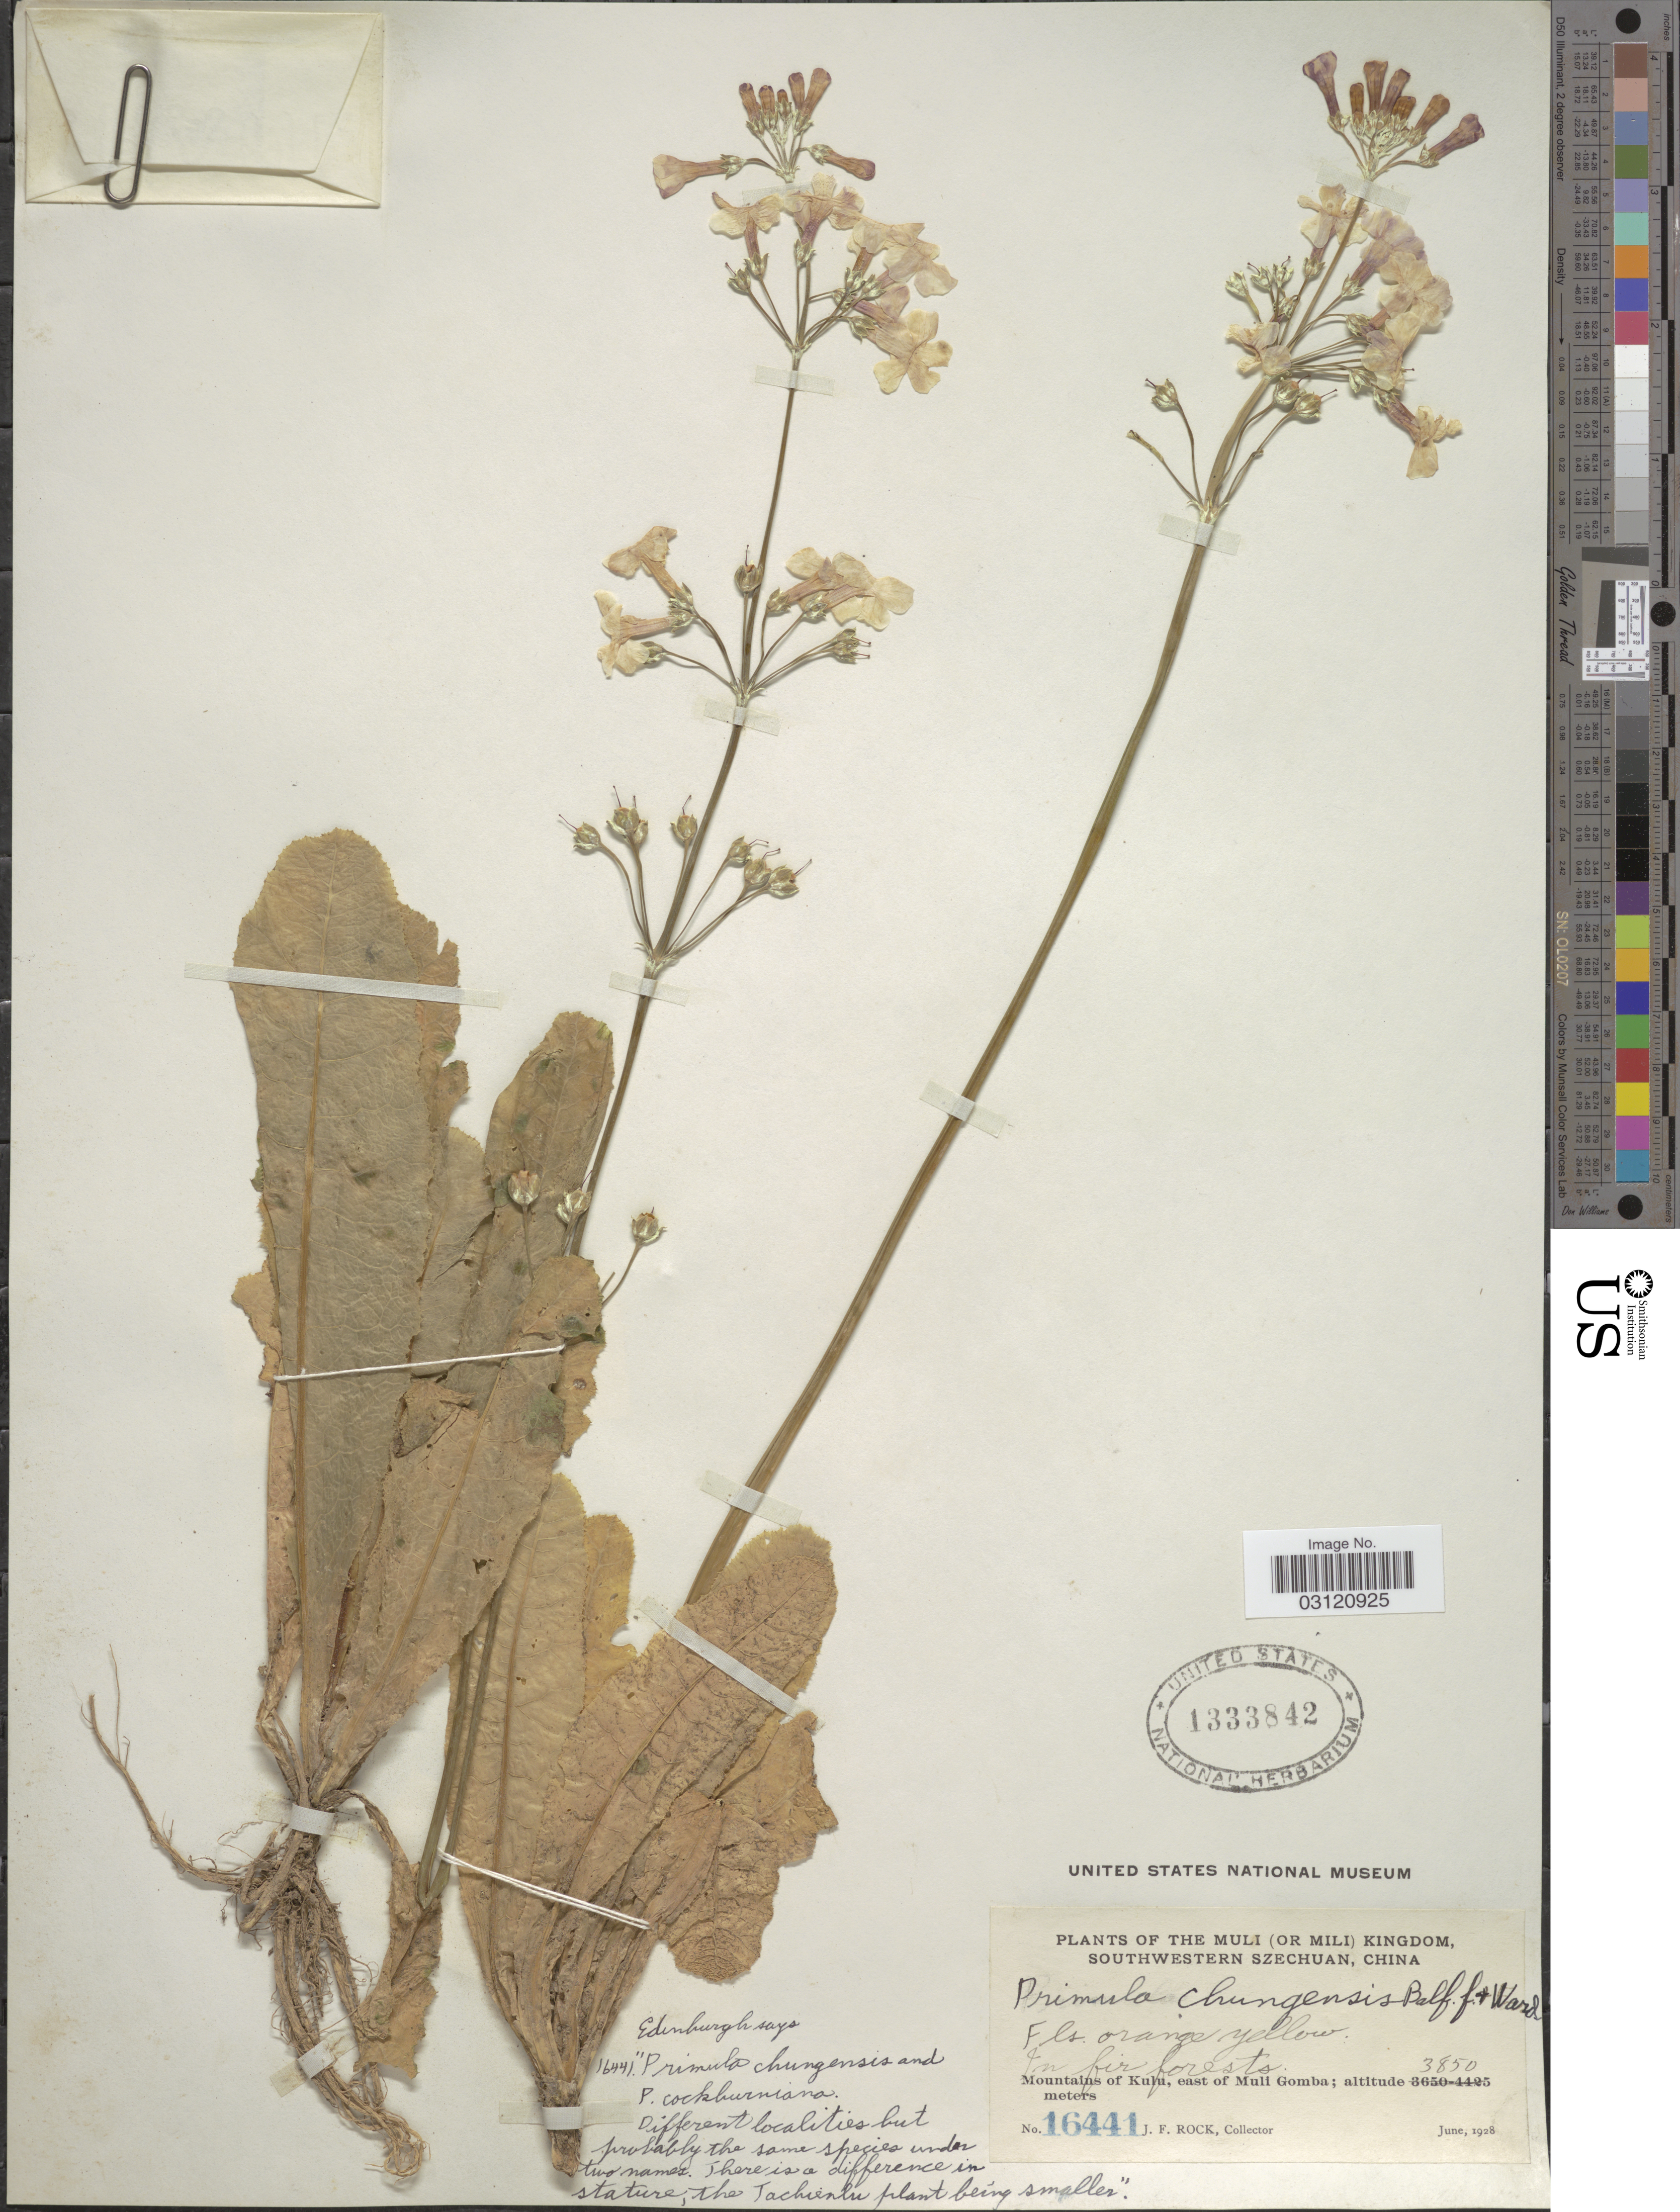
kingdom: Plantae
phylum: Tracheophyta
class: Magnoliopsida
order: Ericales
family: Primulaceae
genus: Primula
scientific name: Primula chungensis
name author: Balf. f. & Kingdon-Ward in Balf. f.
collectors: J. Rock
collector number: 16441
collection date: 1928-06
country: China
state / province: Sichuan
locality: The Muli (or Mili) Kingdom, Southwestern Szechuan. Mountains of Kulu, east of Muli Gomba.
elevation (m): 3850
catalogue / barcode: US 1333842